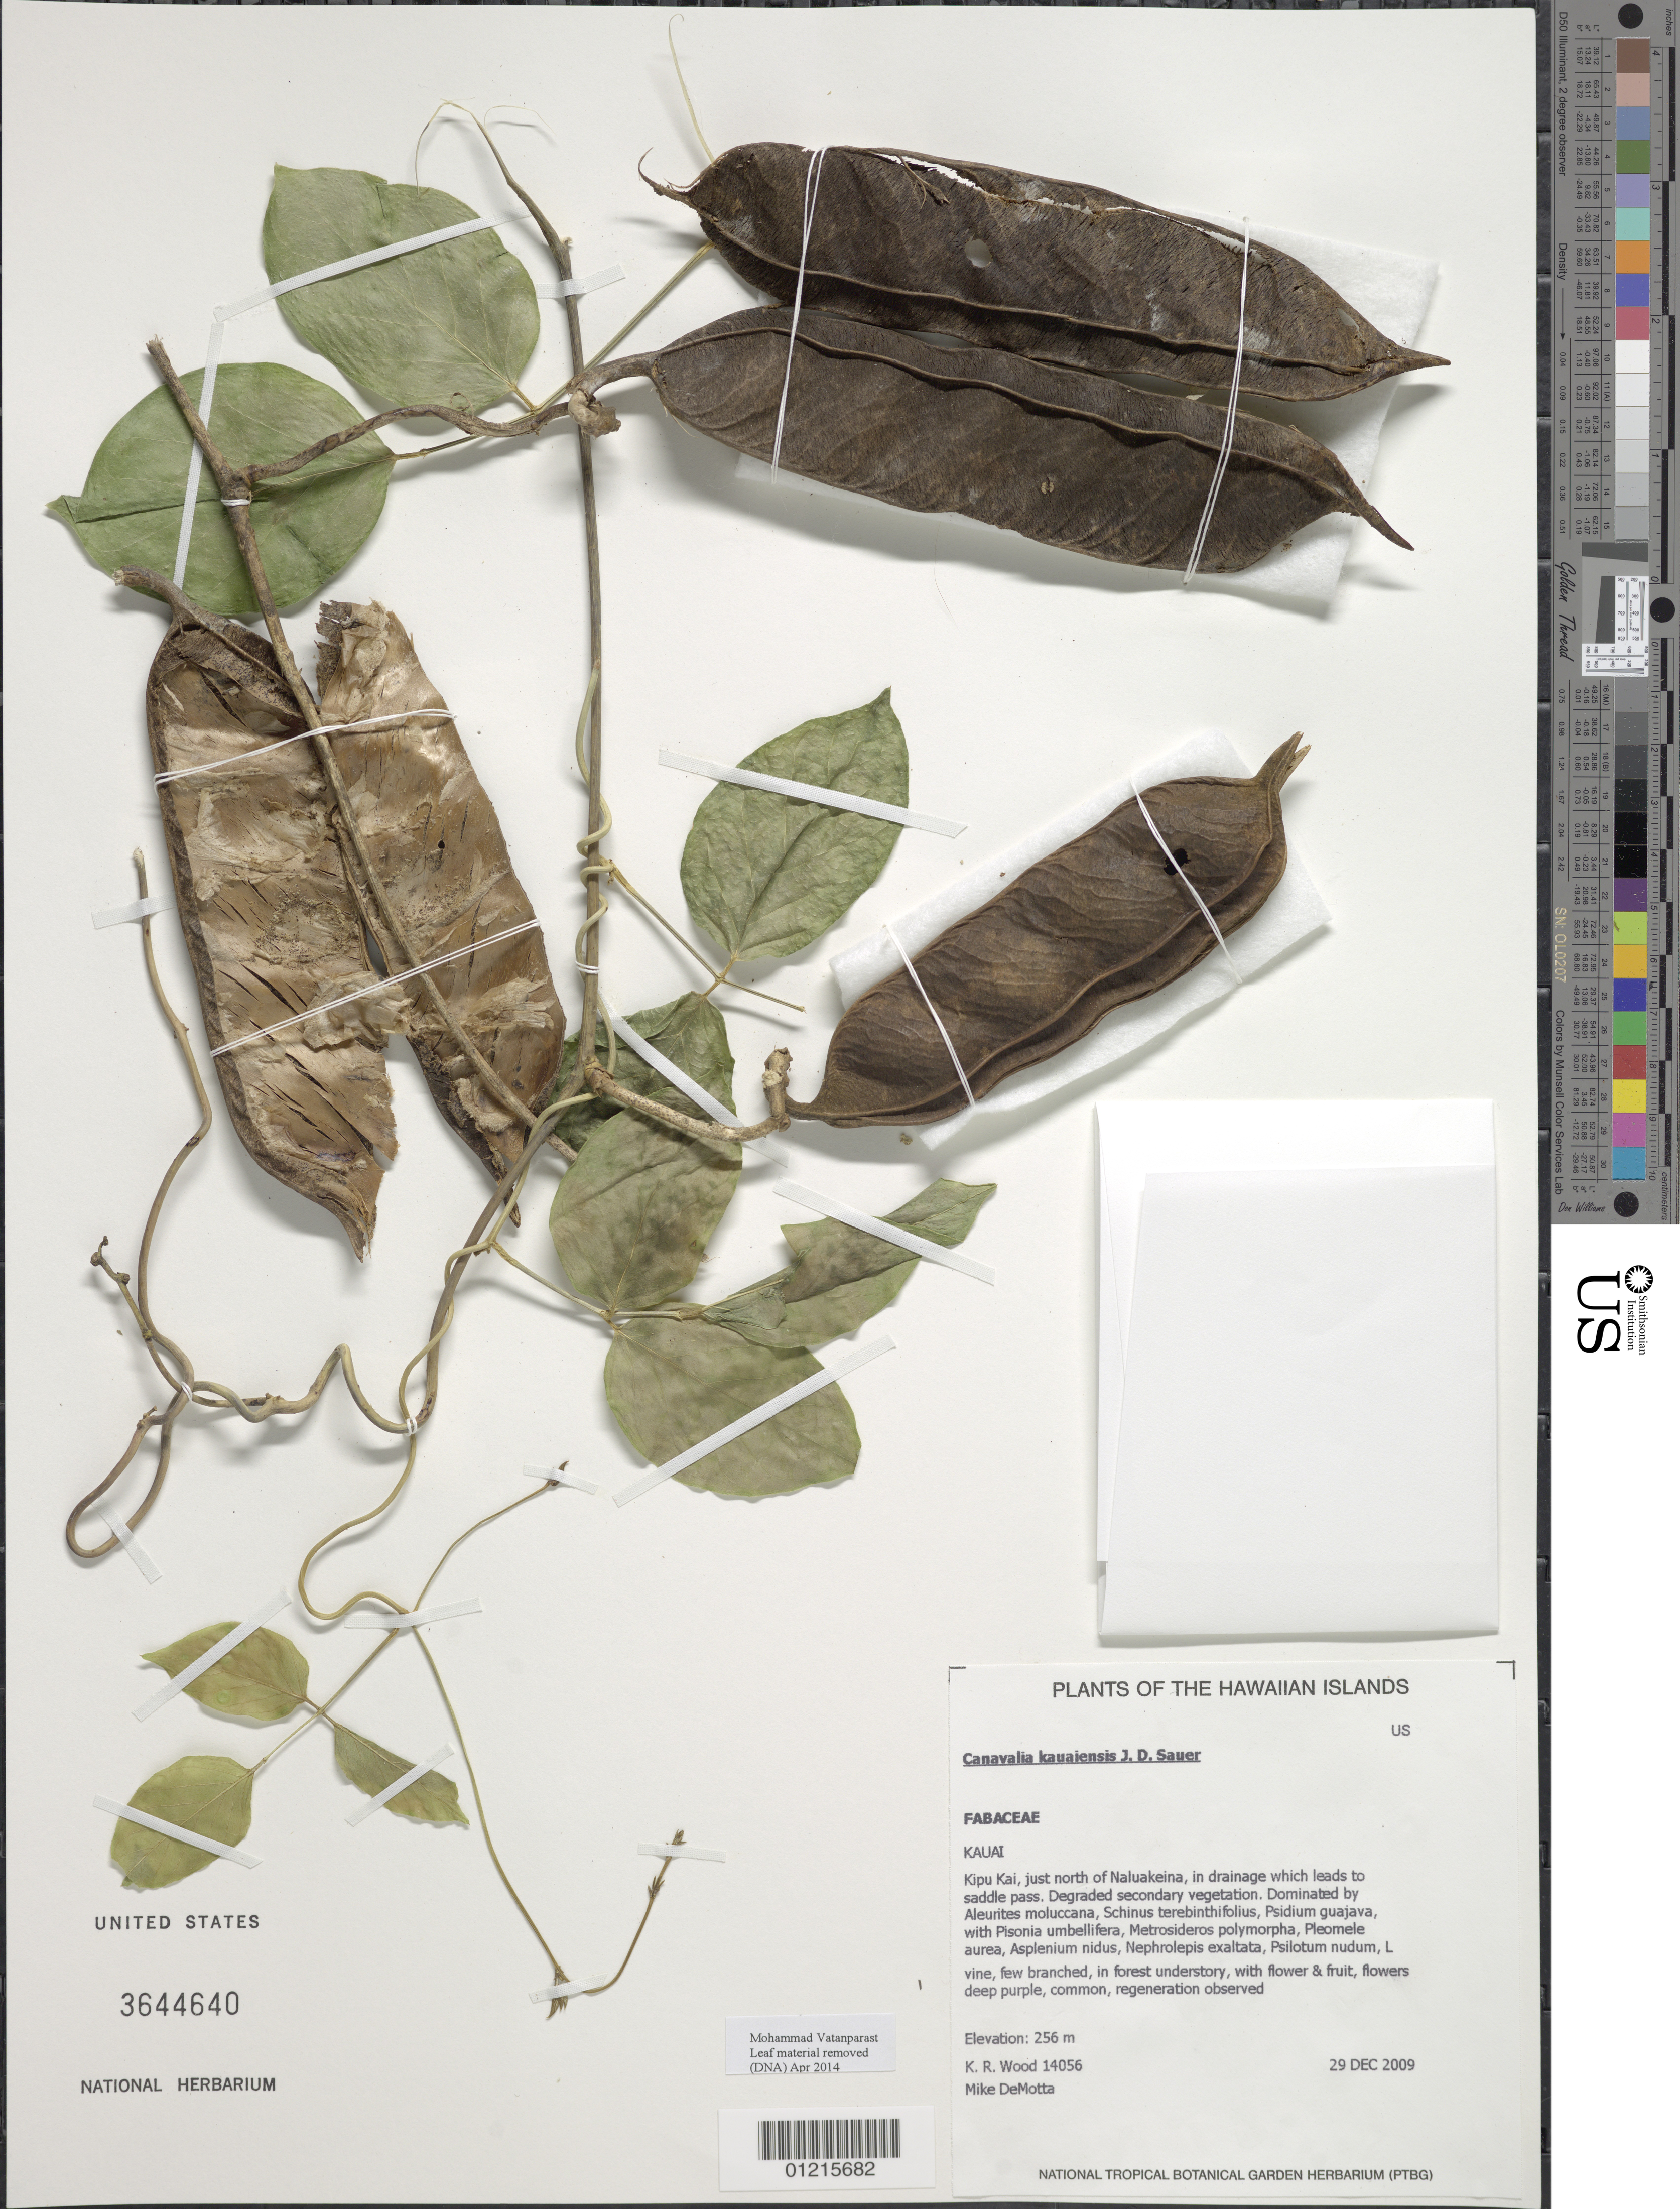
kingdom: Plantae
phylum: Tracheophyta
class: Magnoliopsida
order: Fabales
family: Fabaceae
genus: Canavalia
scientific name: Canavalia kauaiensis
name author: J.D. Sauer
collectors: K. R. Wood & M. DeMotta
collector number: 14056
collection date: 2009-12-29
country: United States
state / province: Hawaii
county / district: Kaui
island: Kaua'i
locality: Kipu Kai, just north of Naluakeina, in drainage which leads to saddle pass.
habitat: Degraded secondary vegetation.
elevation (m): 256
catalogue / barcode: US 3544640